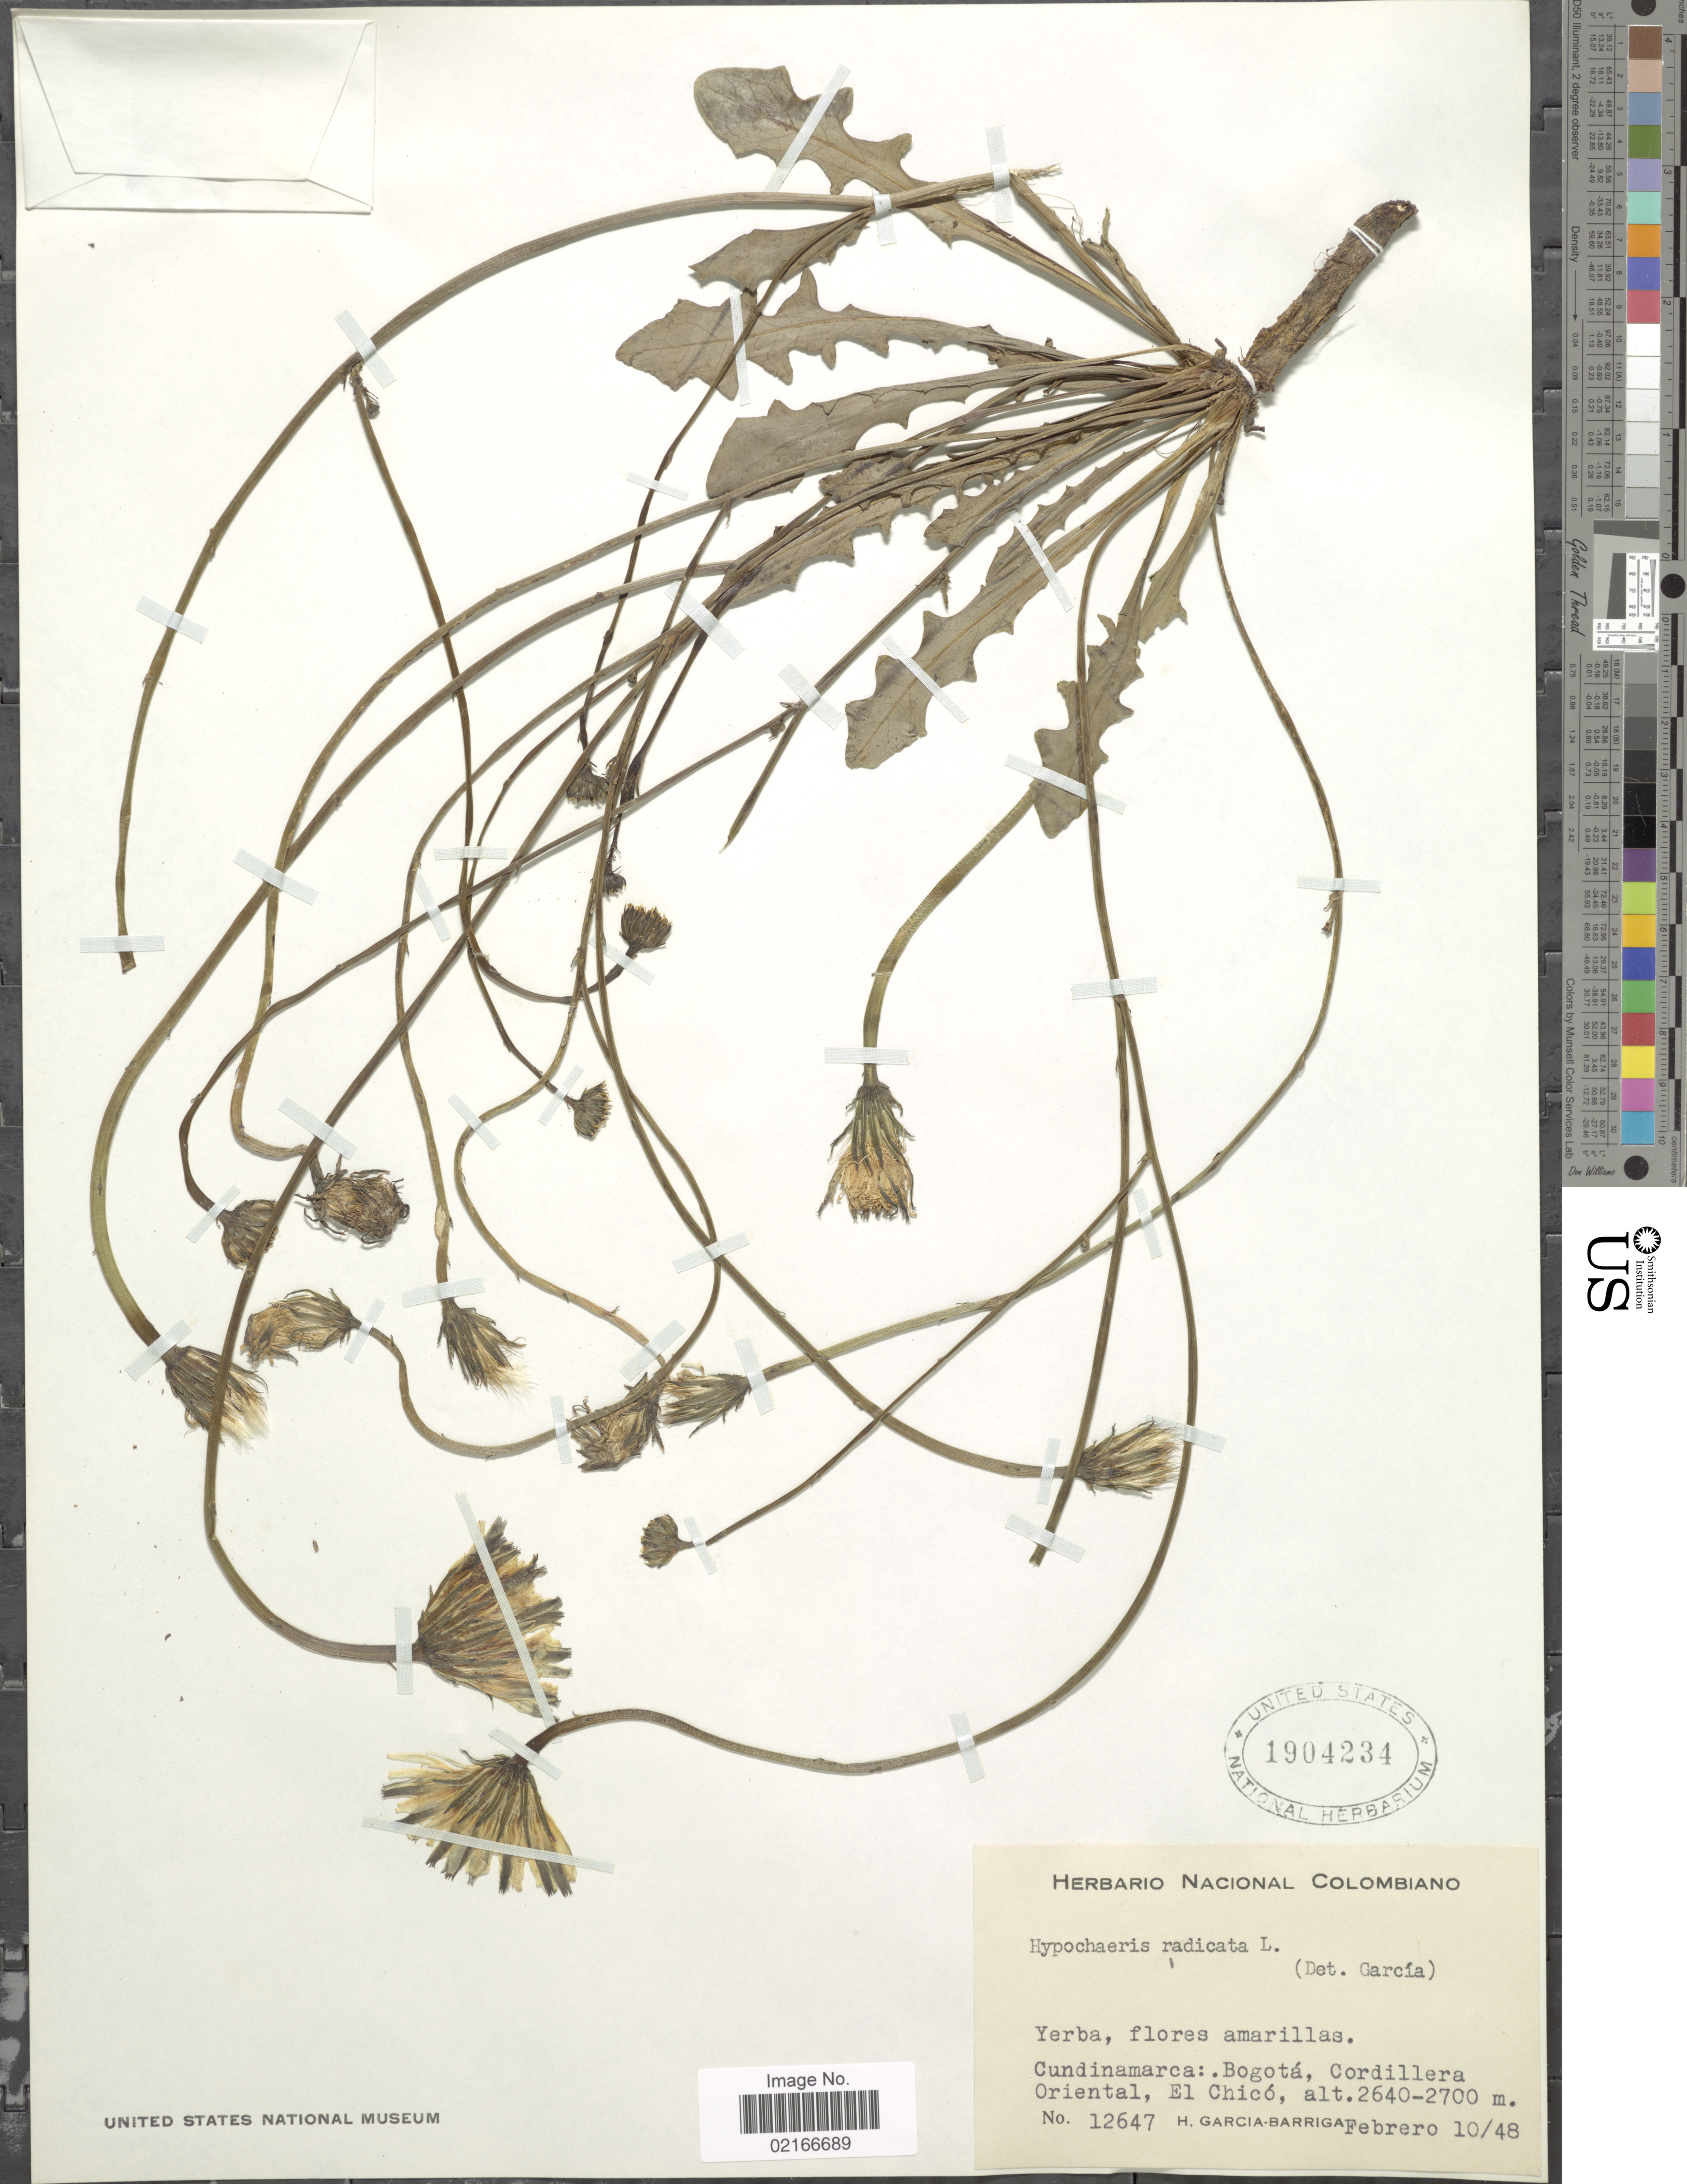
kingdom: Plantae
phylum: Tracheophyta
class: Magnoliopsida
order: Asterales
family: Asteraceae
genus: Hypochaeris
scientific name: Hypochaeris radicata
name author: L.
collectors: H. García Barriga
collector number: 12647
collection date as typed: Transcribed d/m/y: 10/2/48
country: Colombia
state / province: Cundinamarca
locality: Bogotá, Cordillera Oriental, El Chicó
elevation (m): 2640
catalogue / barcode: US 1904234